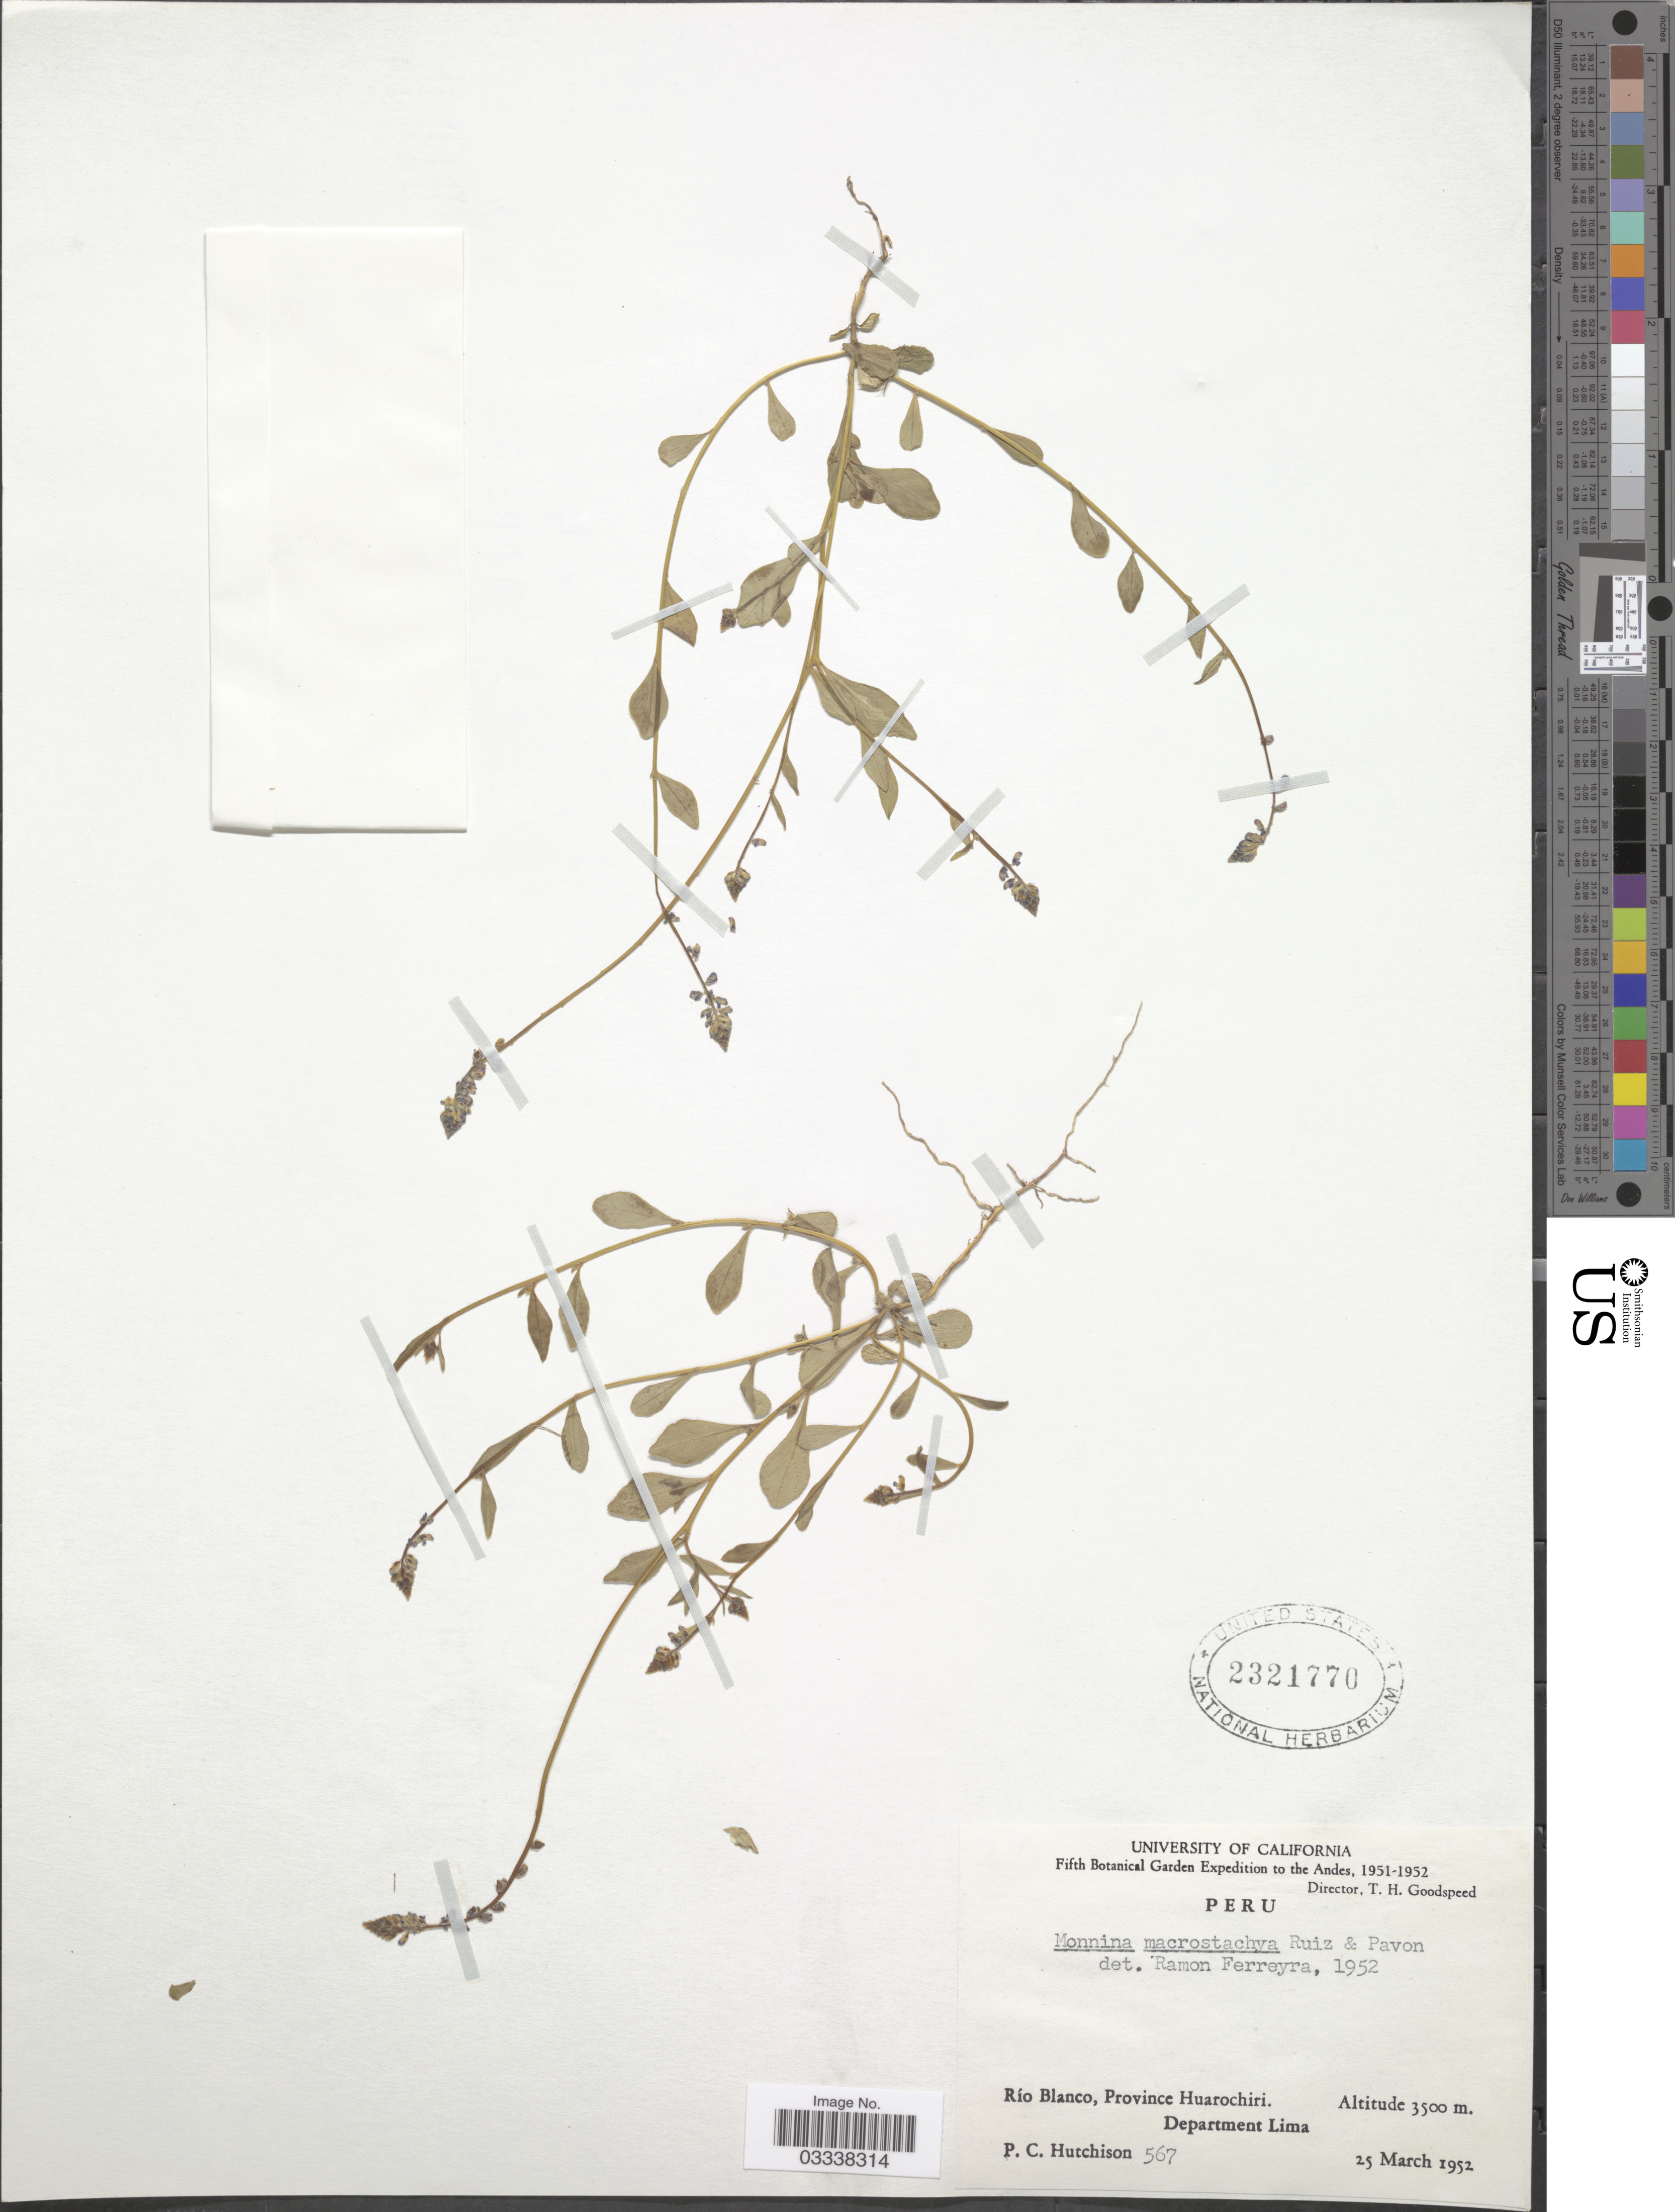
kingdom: Plantae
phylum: Tracheophyta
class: Magnoliopsida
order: Fabales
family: Polygalaceae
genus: Monnina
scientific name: Monnina macrostachya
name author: Ruiz & Pav.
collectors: P. C. Hutchison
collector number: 567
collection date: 1952-03-25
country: Peru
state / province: Lima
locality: Río Blanco, Province Huarochiri. Department Lima.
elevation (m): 3500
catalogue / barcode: US 2321770